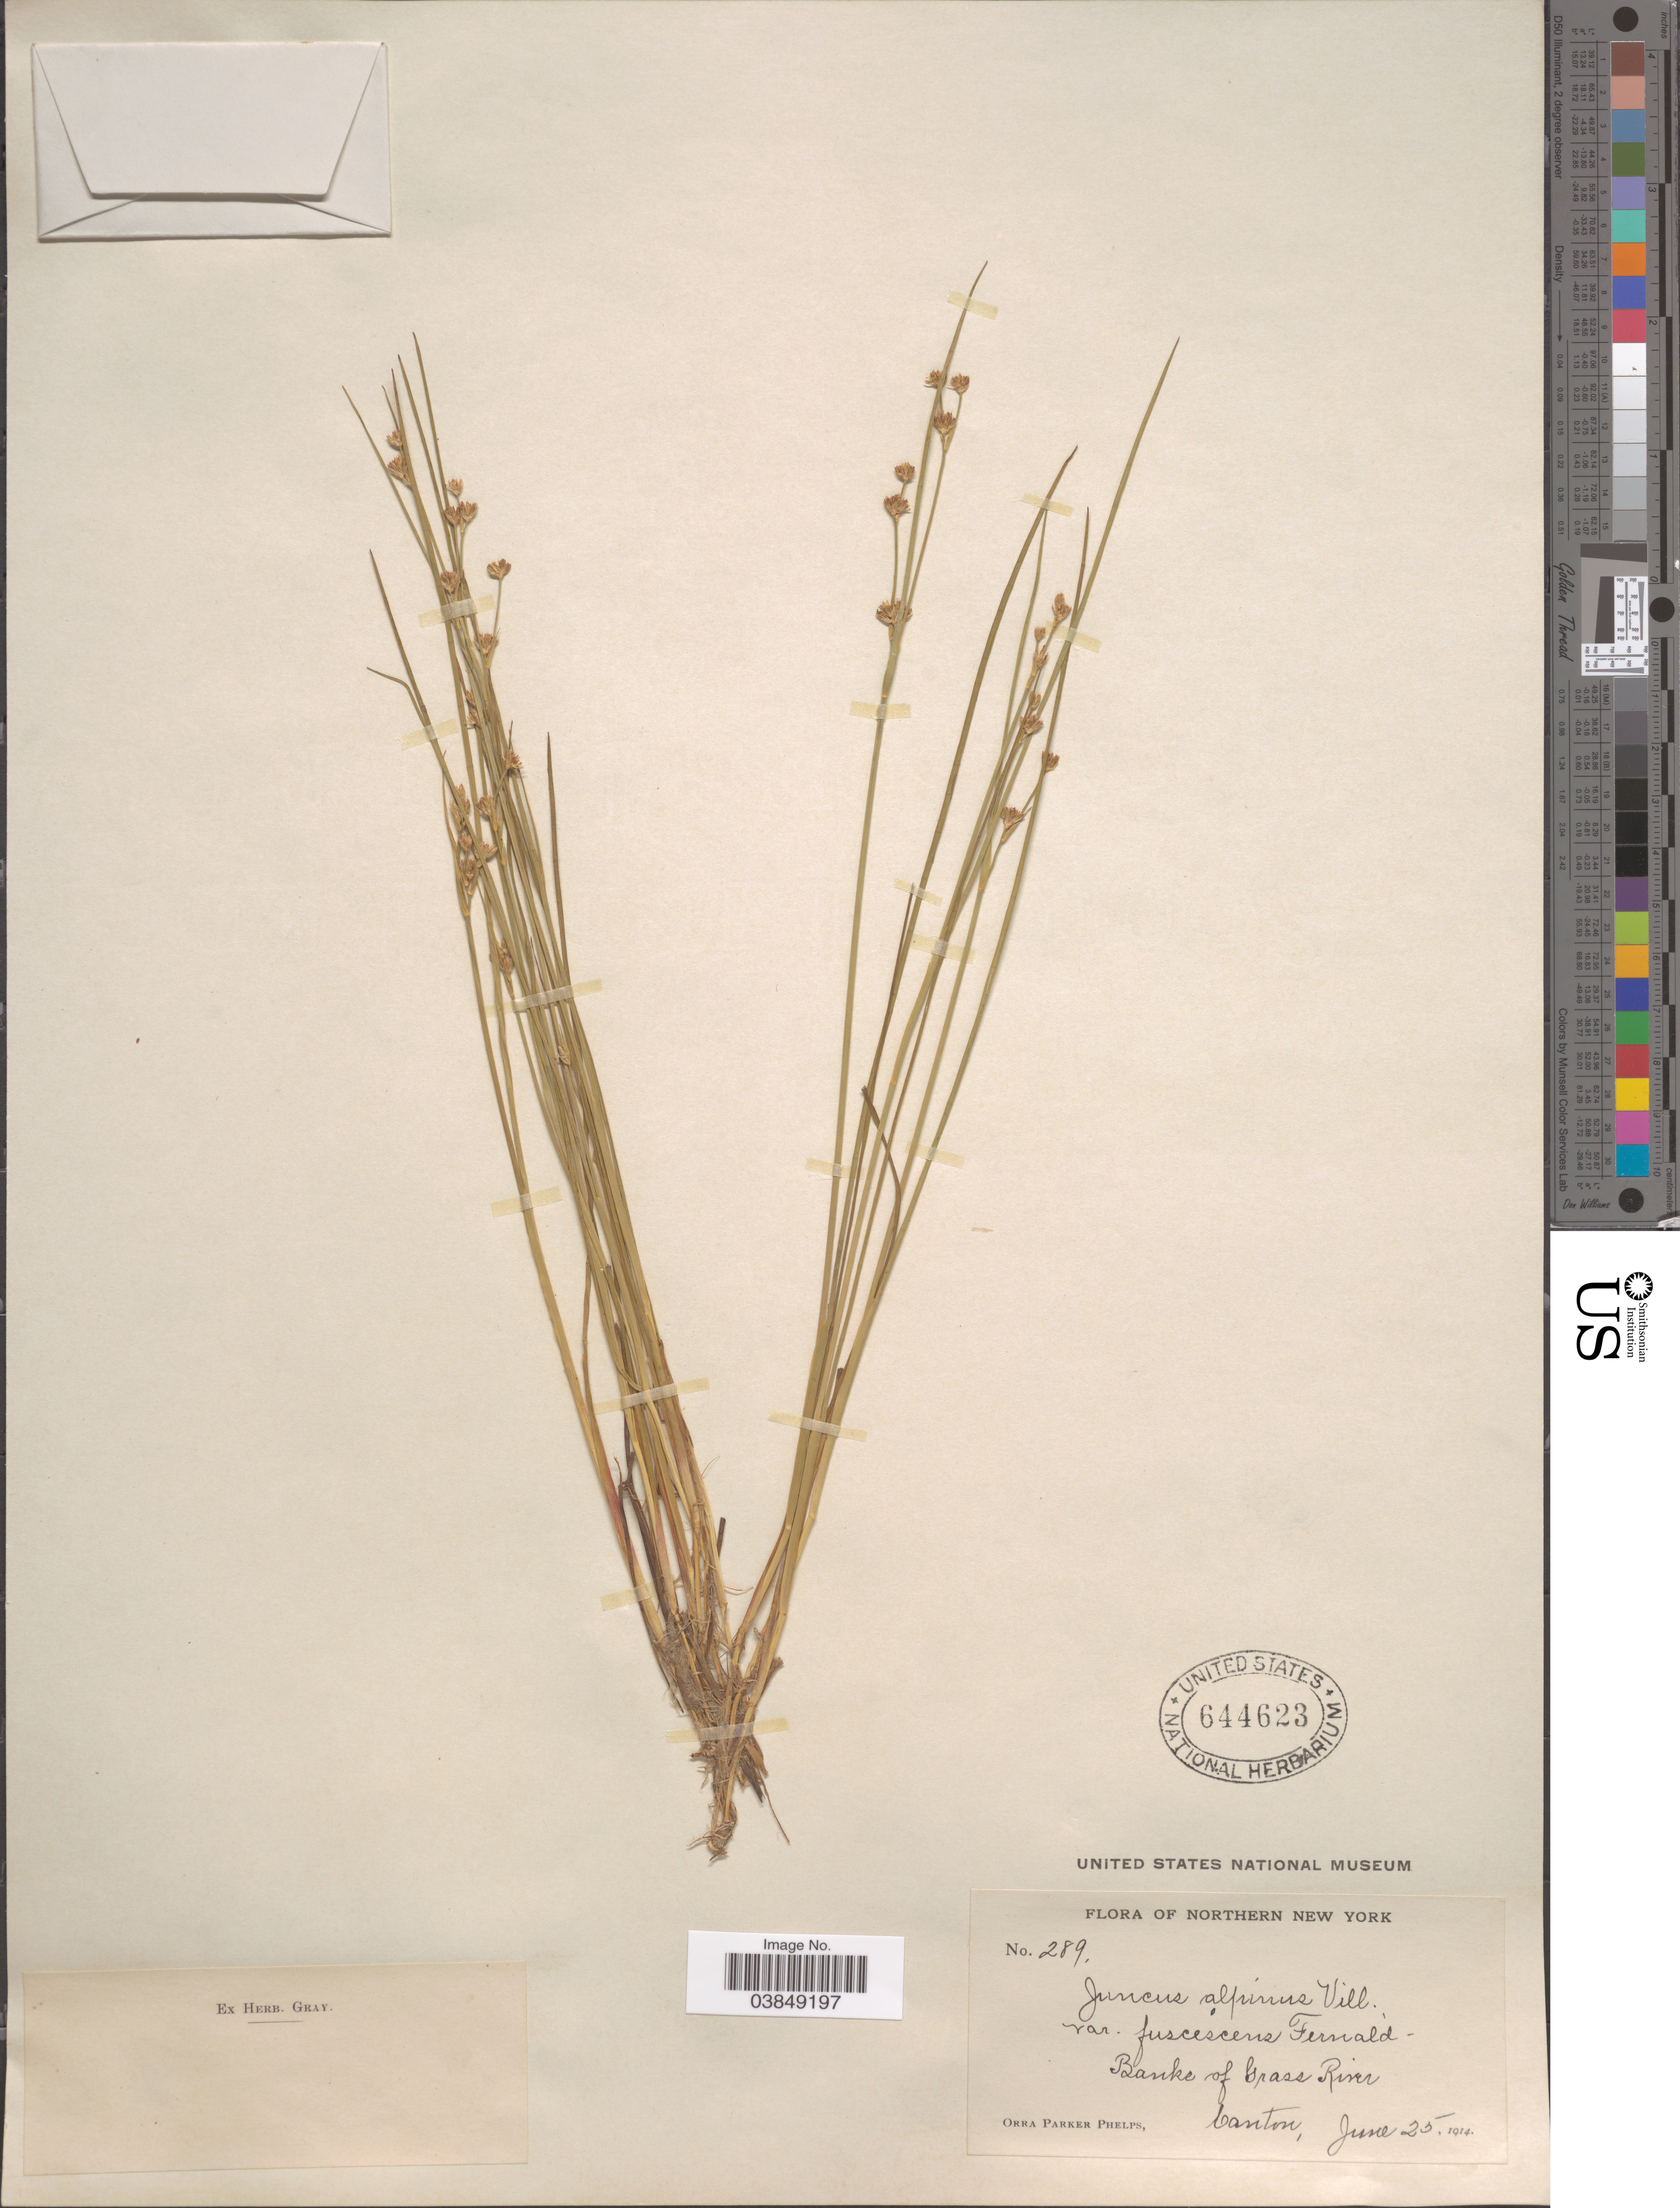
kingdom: Plantae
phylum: Tracheophyta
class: Liliopsida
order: Poales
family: Juncaceae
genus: Juncus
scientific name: Juncus alpinus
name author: Vill.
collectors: O. P. Phelps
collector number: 289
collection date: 1914-06-25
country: United States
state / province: New York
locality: Northern New York. banks of Grass River. Canton.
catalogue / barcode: US 644623